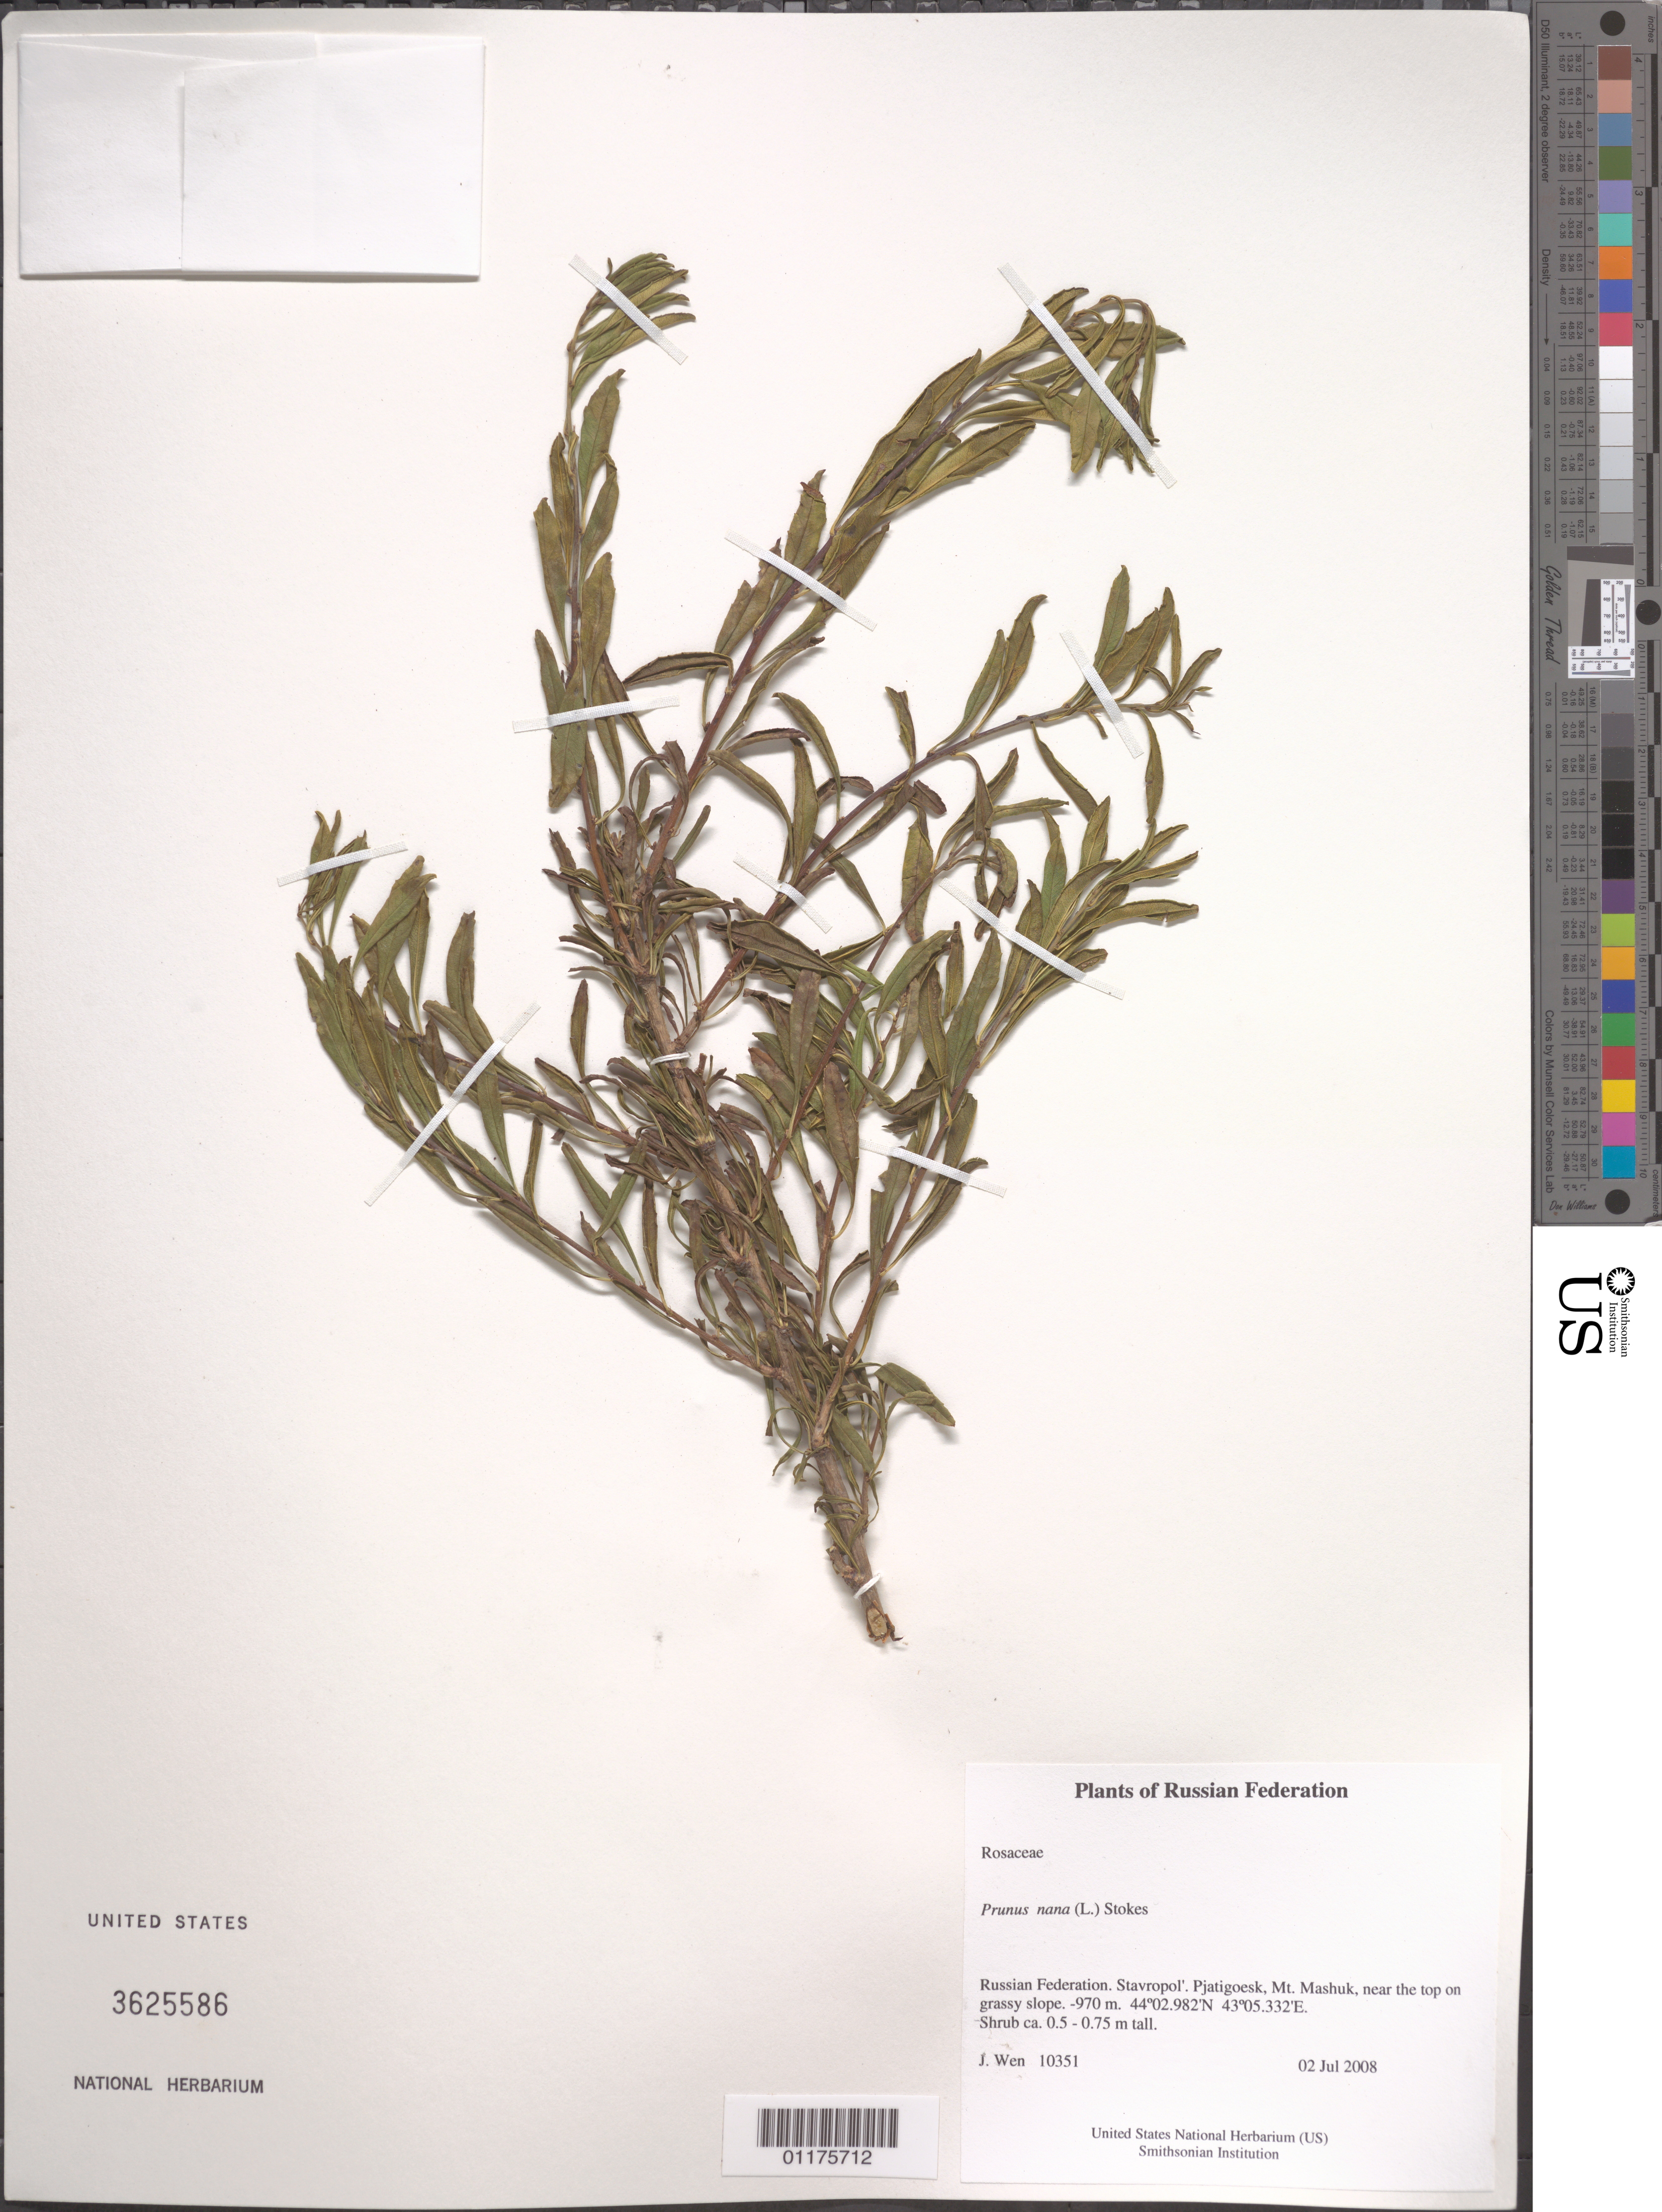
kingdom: Plantae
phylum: Tracheophyta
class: Magnoliopsida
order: Rosales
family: Rosaceae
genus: Prunus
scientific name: Prunus nana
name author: (L.) Stokes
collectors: J. Wen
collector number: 10351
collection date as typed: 02 Jul 2008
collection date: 2008-07-02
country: Russian Federation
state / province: Stavropol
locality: Pjatigoesk, Mt. Mashuk, near the top on grassy slope.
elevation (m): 970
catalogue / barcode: US 3625586